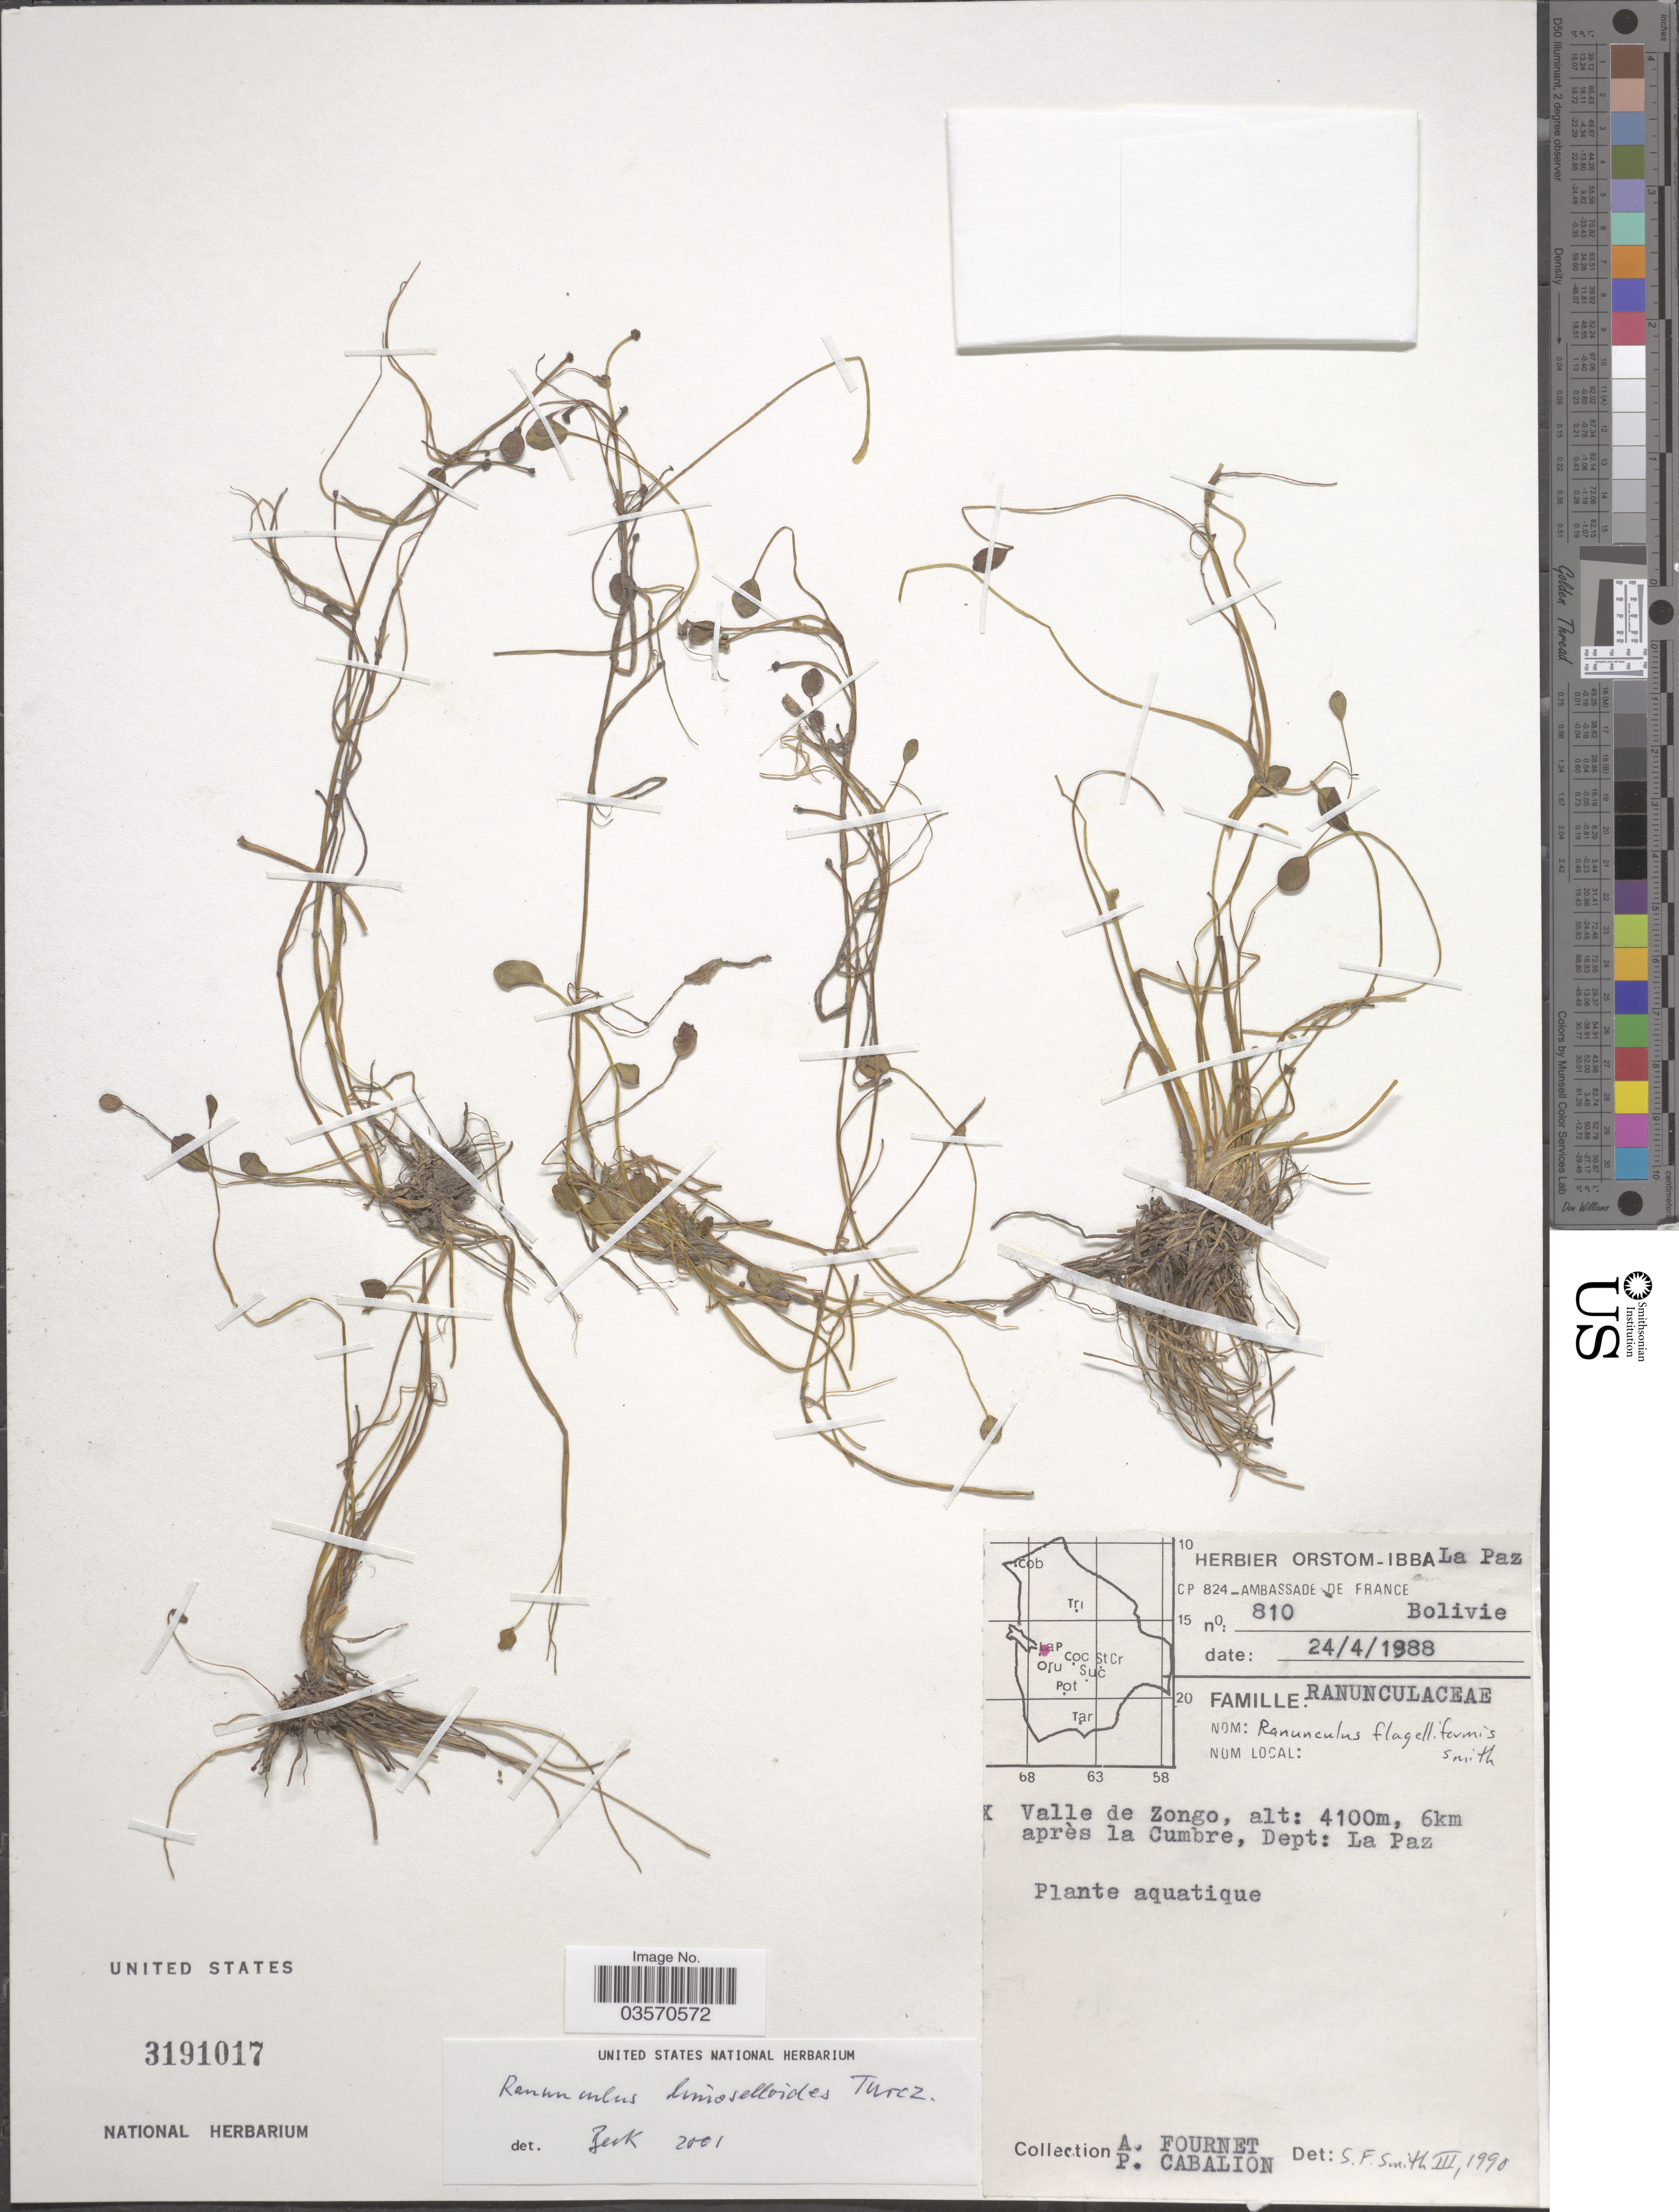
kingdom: Plantae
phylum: Tracheophyta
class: Magnoliopsida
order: Ranunculales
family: Ranunculaceae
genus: Ranunculus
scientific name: Ranunculus limoselloides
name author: Turcz.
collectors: A. Fournet & P. Cabalion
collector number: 810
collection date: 1988-04-24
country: Bolivia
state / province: La Paz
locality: Valle de Zongo, 6 km après la Cumbre, Dept: La Paz.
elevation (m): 4100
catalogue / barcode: US 3191017